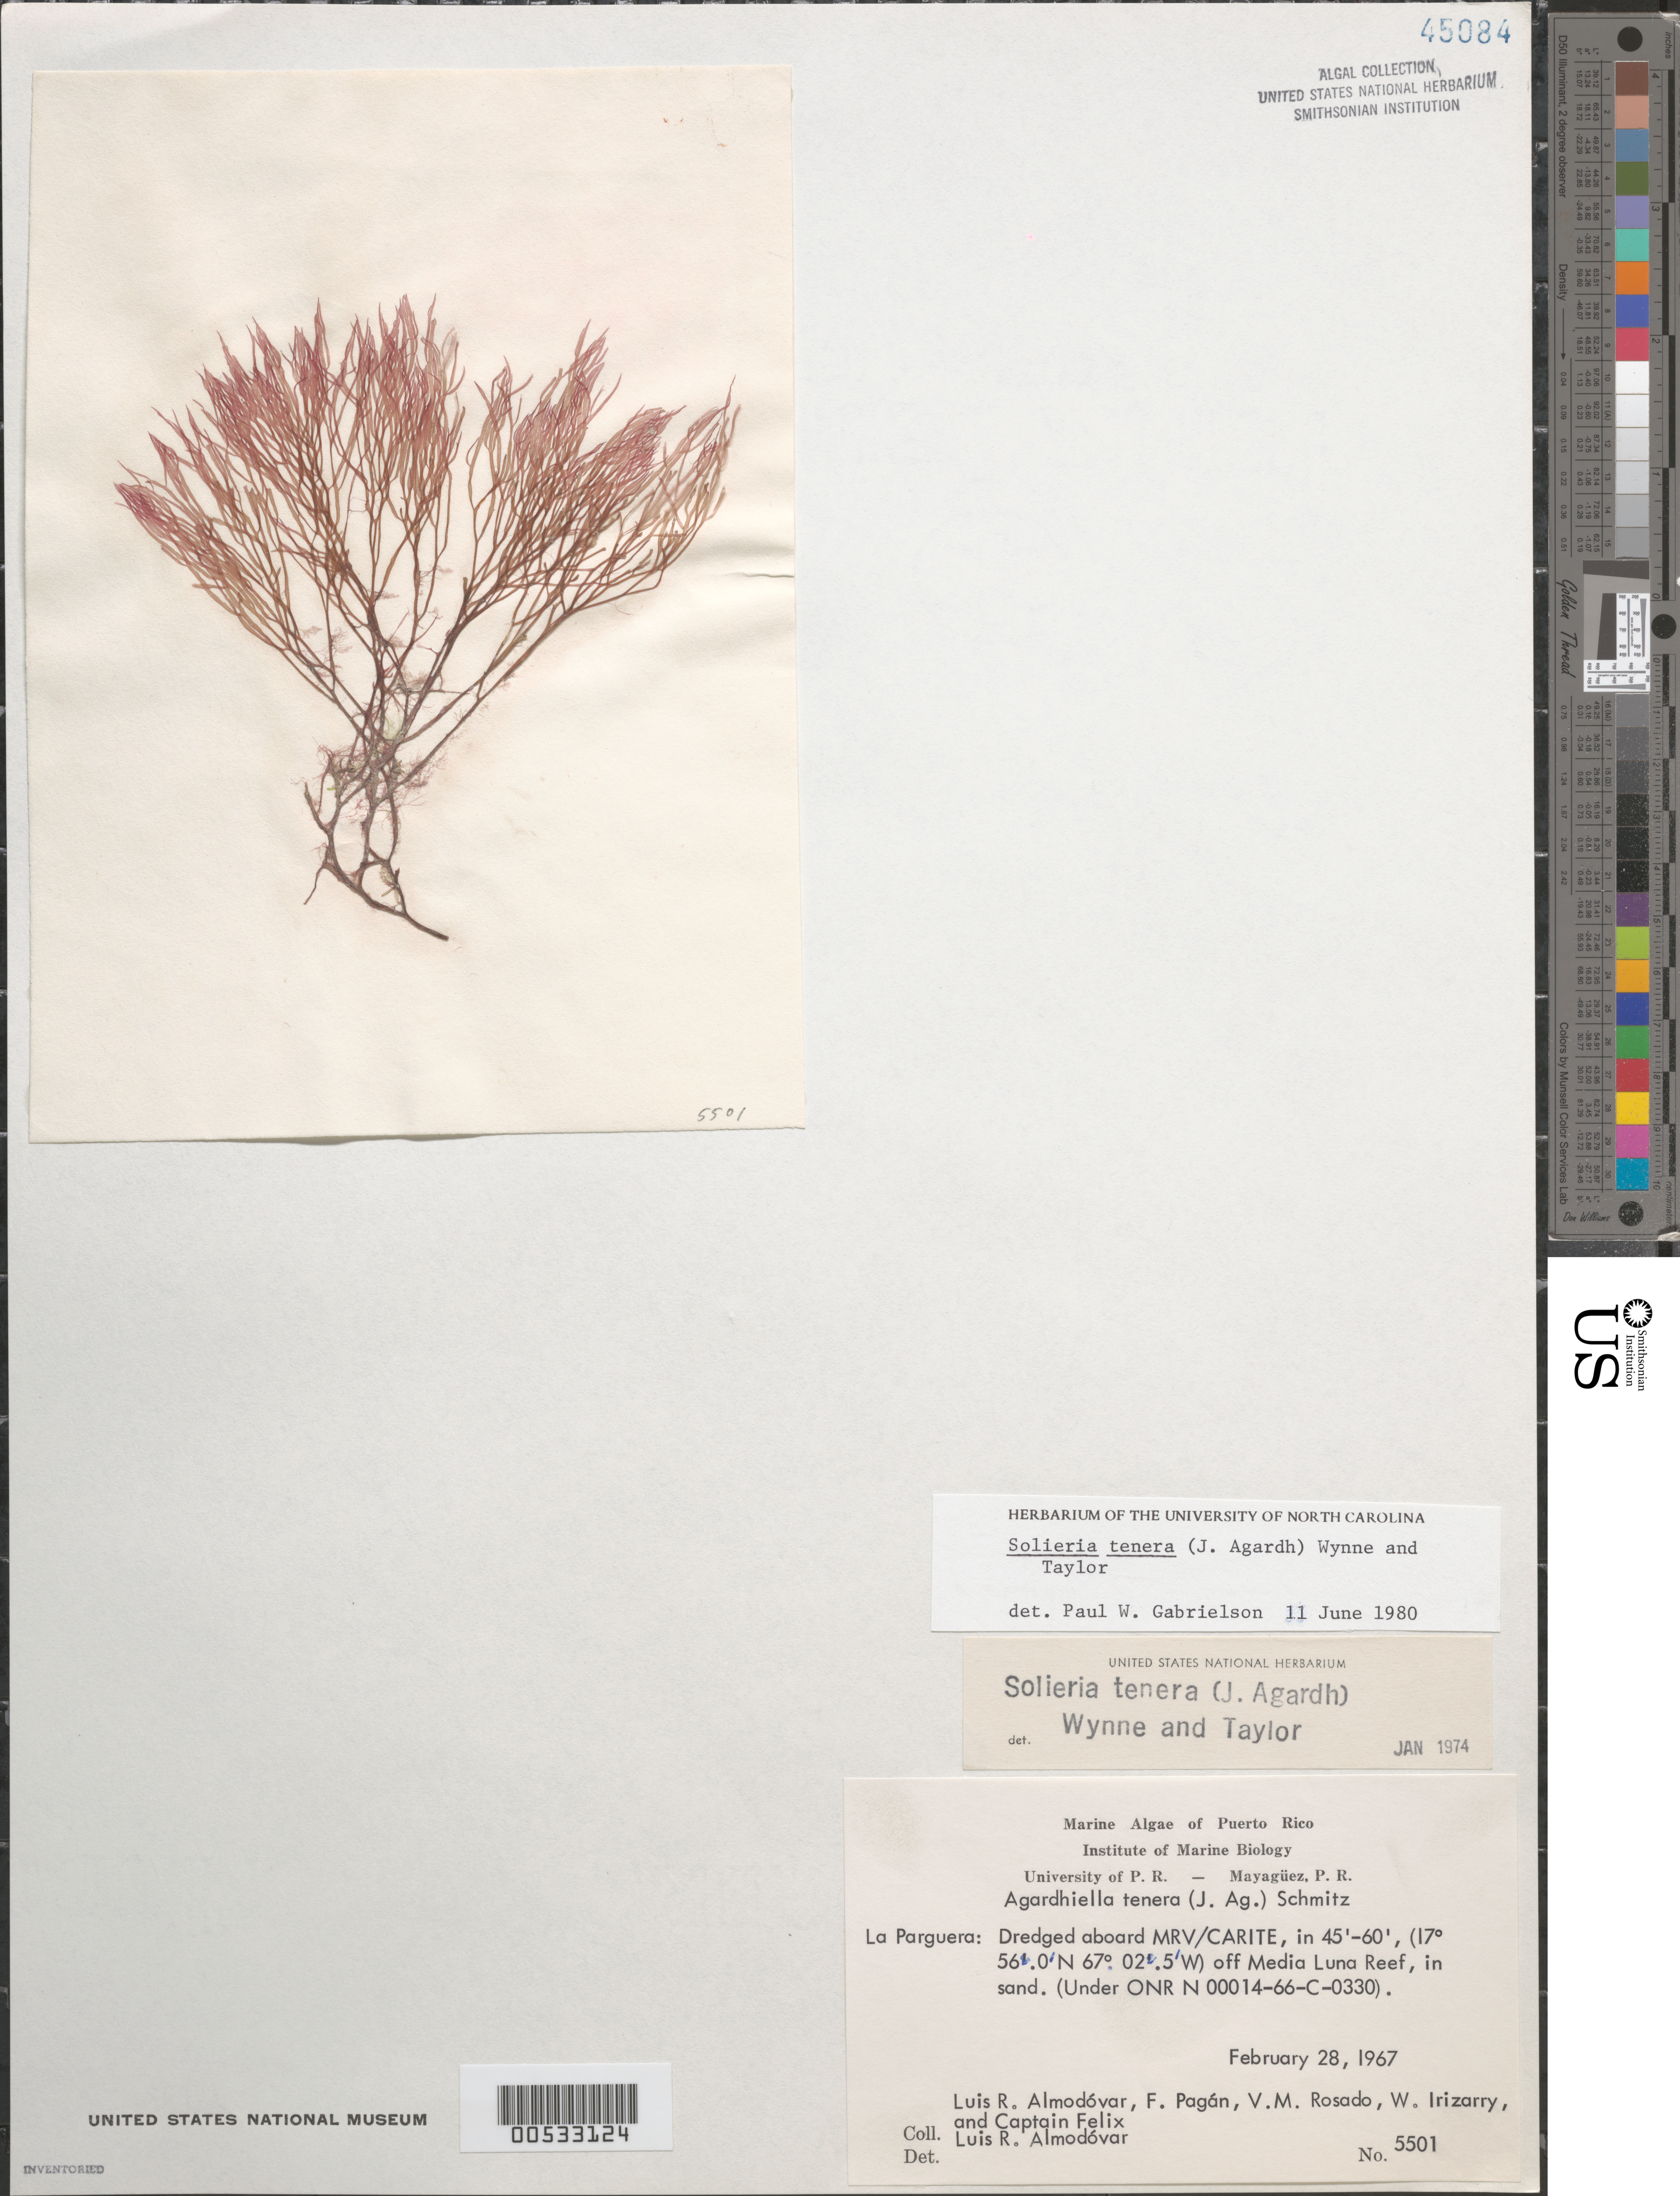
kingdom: Plantae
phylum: Rhodophyta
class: Florideophyceae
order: Gigartinales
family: Solieriaceae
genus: Solieria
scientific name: Solieria filiformis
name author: (Kütz.) P.W. Gabrielson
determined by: Algae name updating Project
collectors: L. Almodovar, F. Pagan, V. Rosado, W. Irizarry & C. Felix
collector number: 5501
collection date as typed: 28 Feb 1967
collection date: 1967-02-28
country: Puerto Rico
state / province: Lajas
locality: La Parguera, off Media Luna Reef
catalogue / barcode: US 45084